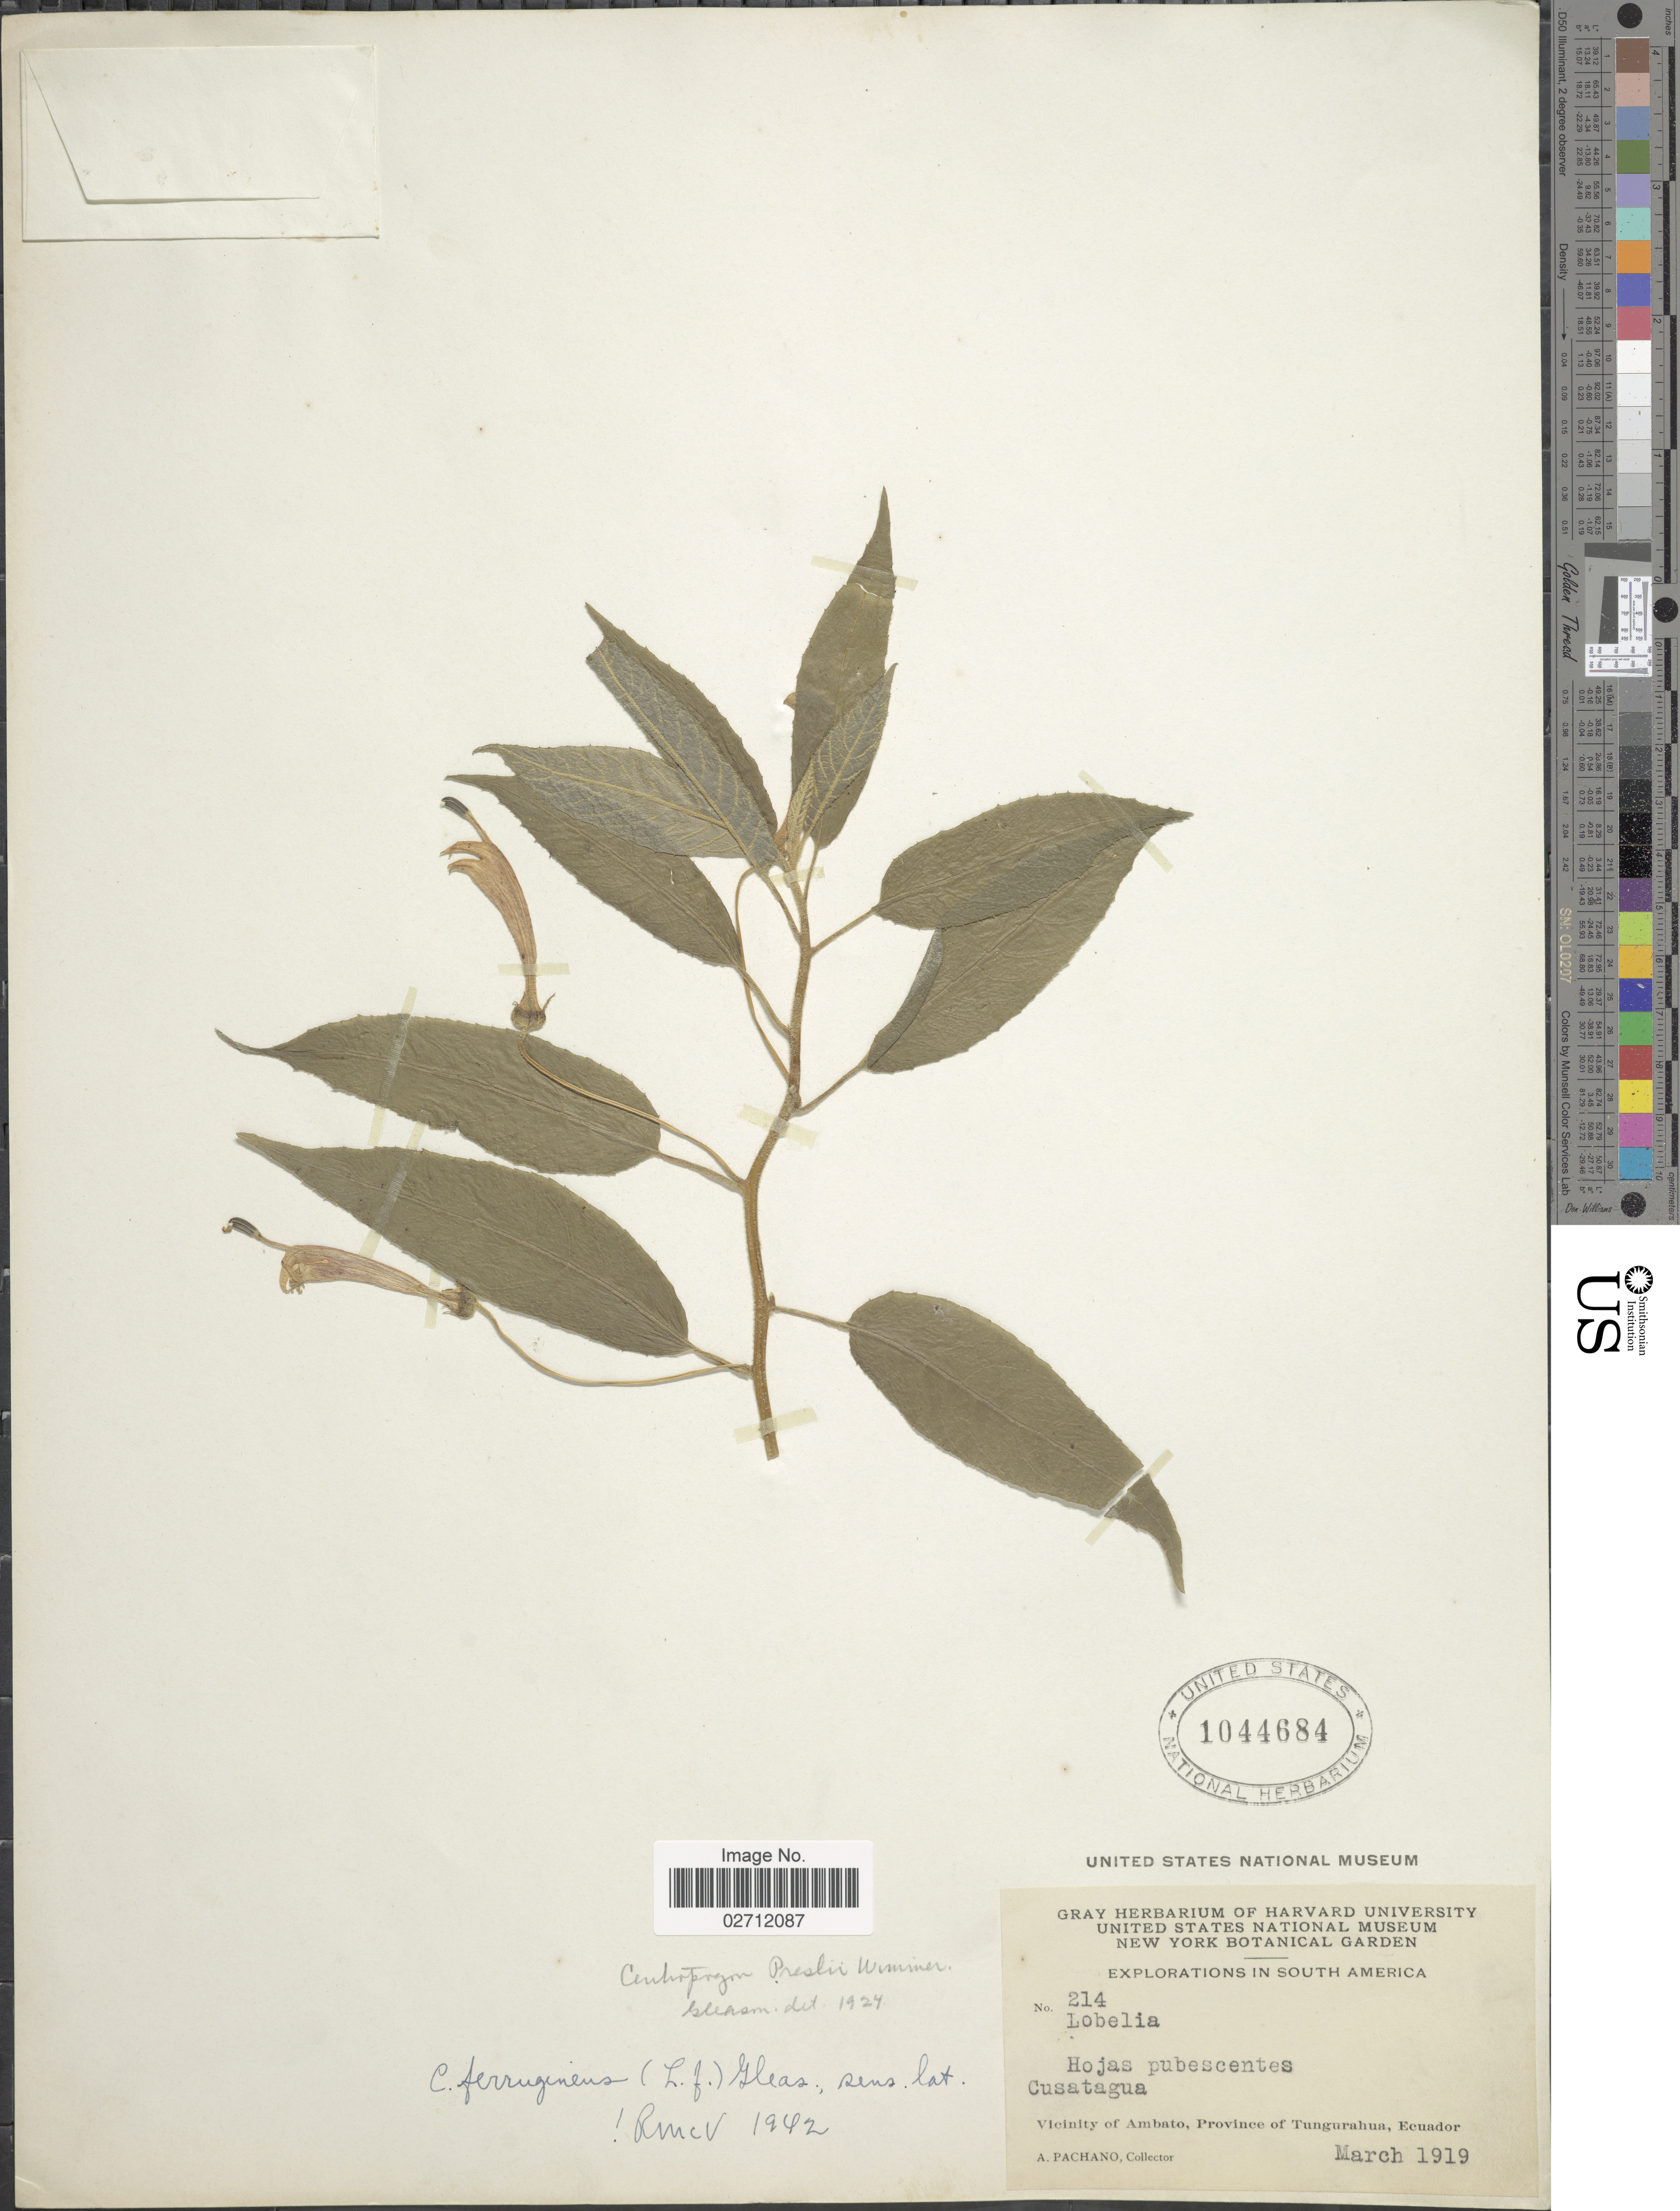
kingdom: Plantae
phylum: Tracheophyta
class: Magnoliopsida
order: Asterales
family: Campanulaceae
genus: Centropogon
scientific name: Centropogon ferrugineus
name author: (L. f.) Gleason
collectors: A. Pachano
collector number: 214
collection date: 1919-03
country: Ecuador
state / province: Tungurahua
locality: Cusatagua [unsure placement], Vicinity of Ambato.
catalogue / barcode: US 1044684